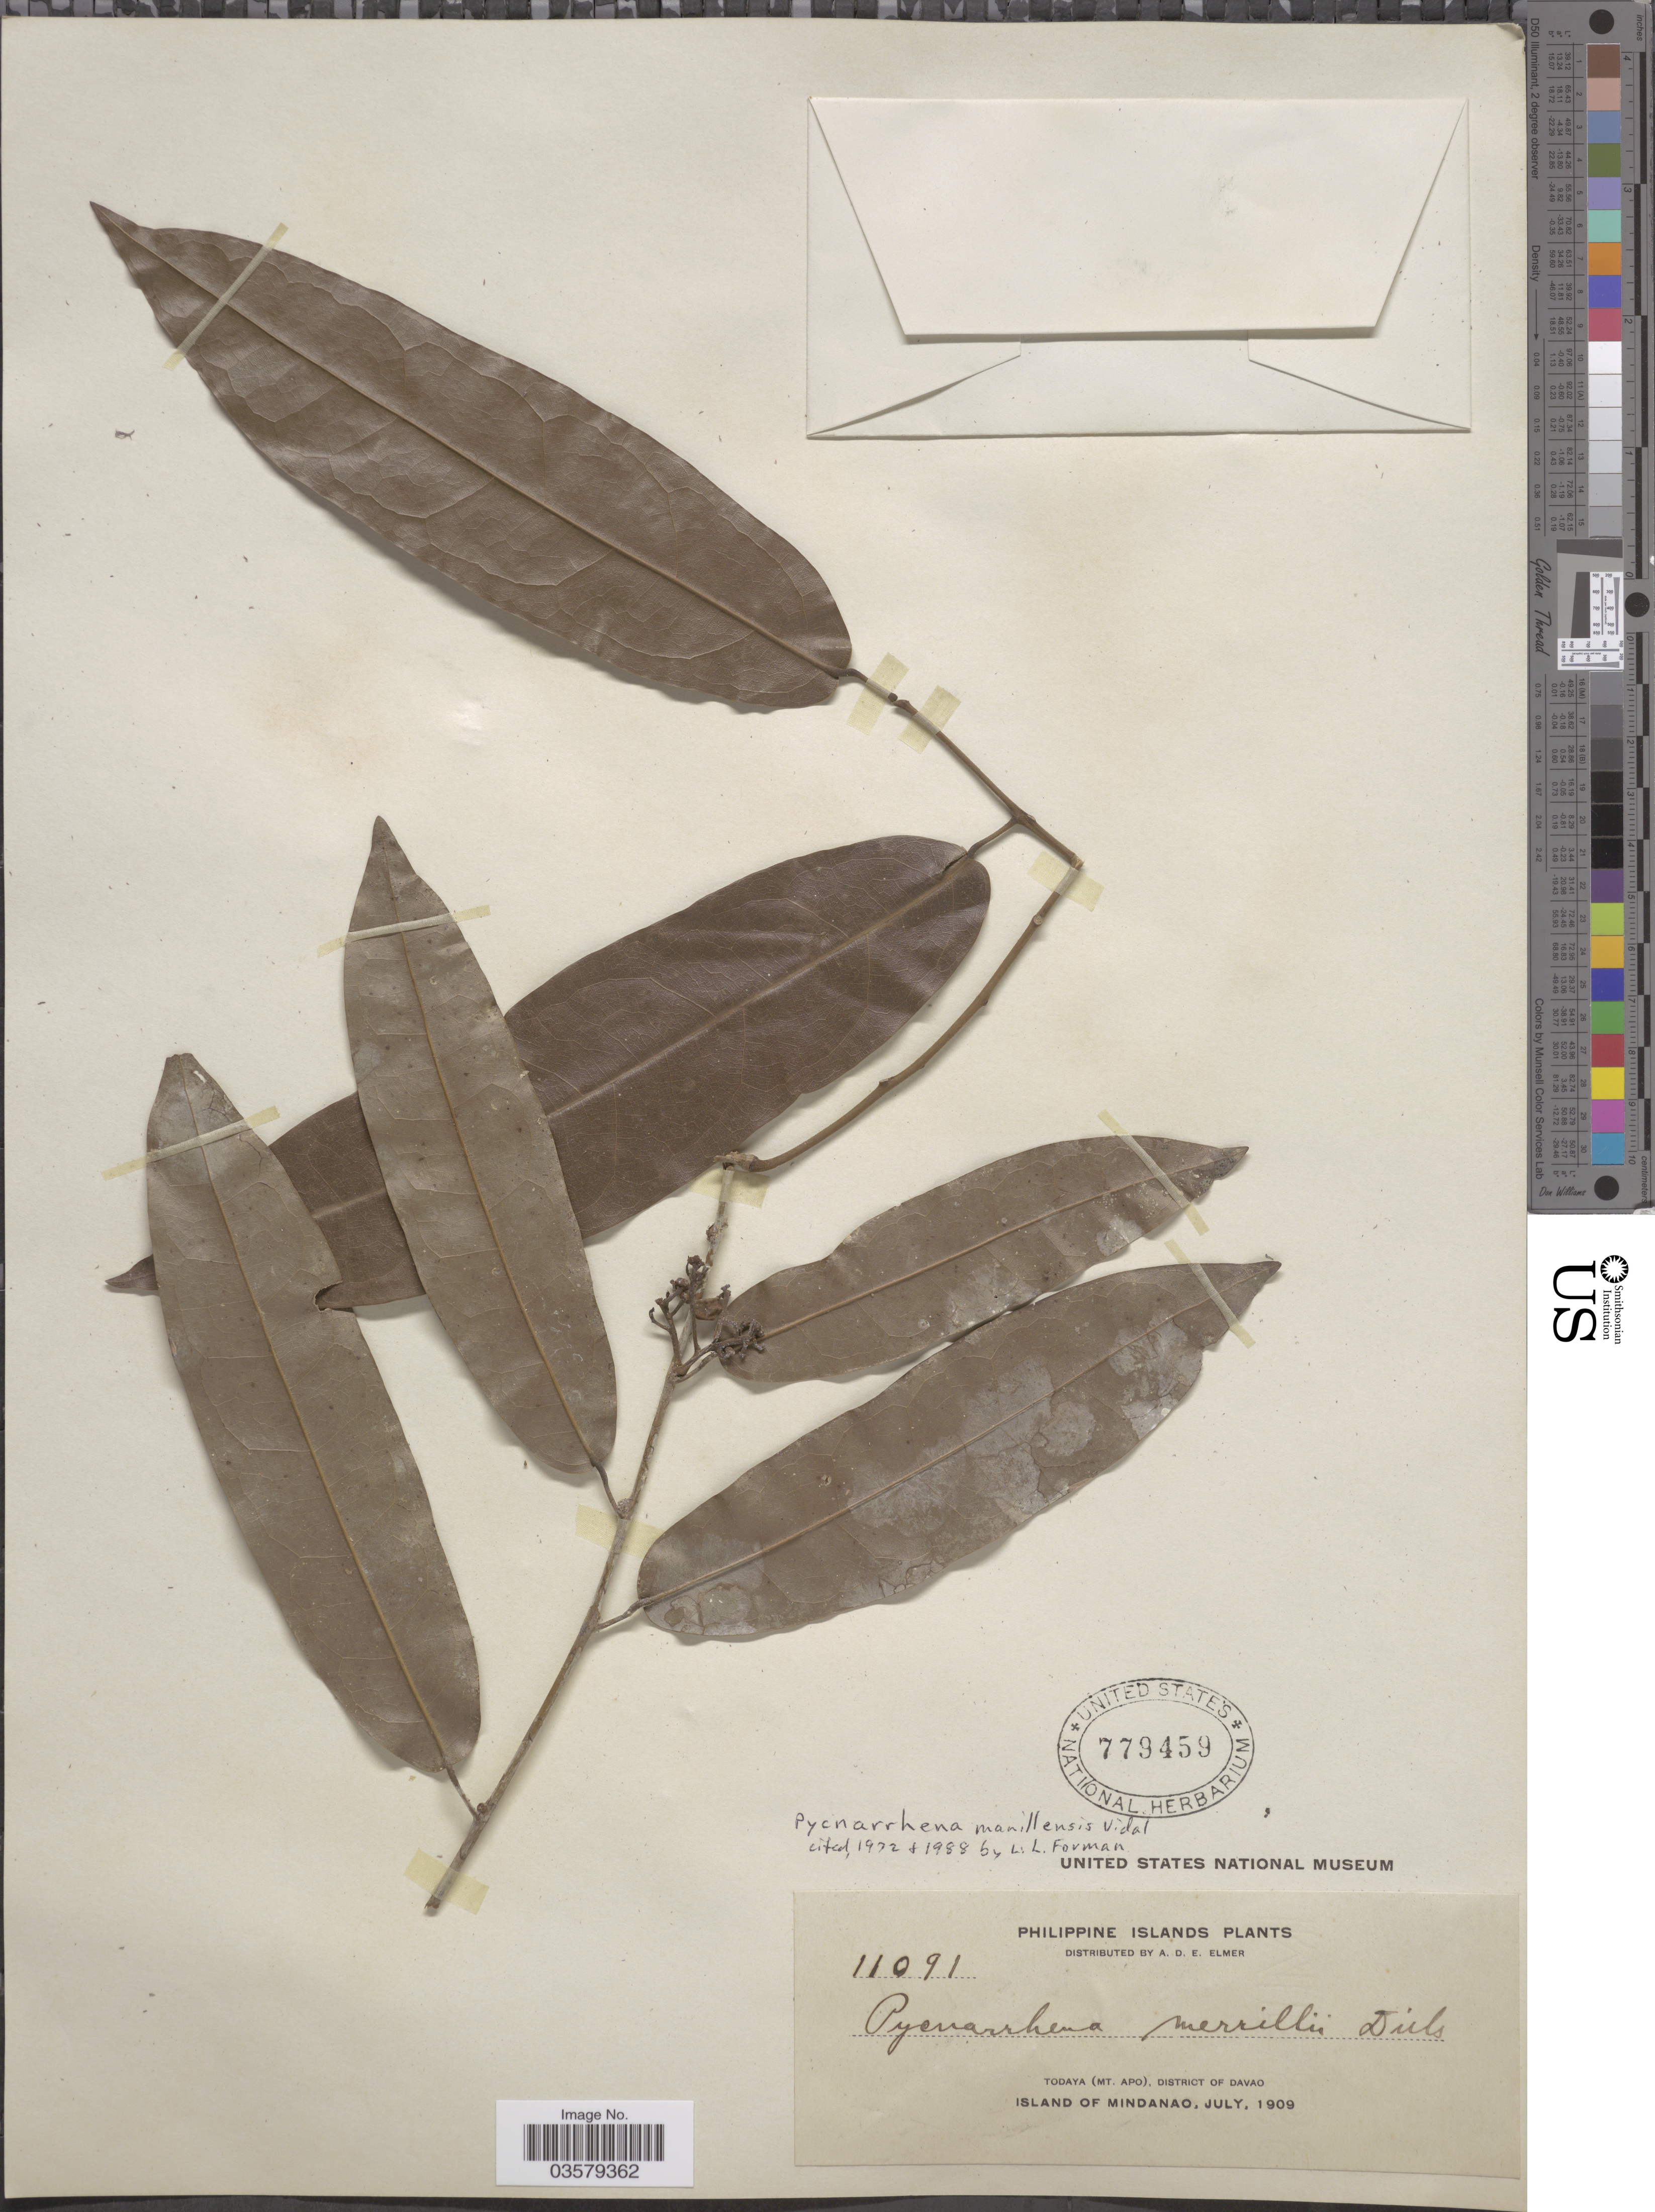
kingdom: Plantae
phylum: Tracheophyta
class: Magnoliopsida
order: Ranunculales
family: Menispermaceae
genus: Pycnarrhena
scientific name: Pycnarrhena manillensis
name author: S. Vidal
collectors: A. D. E. Elmer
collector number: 11091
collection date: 1909-07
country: Philippines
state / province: Davao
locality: Todaya (Mt. Apo), District of Davao. Island of Mindanao.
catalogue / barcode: US 779459